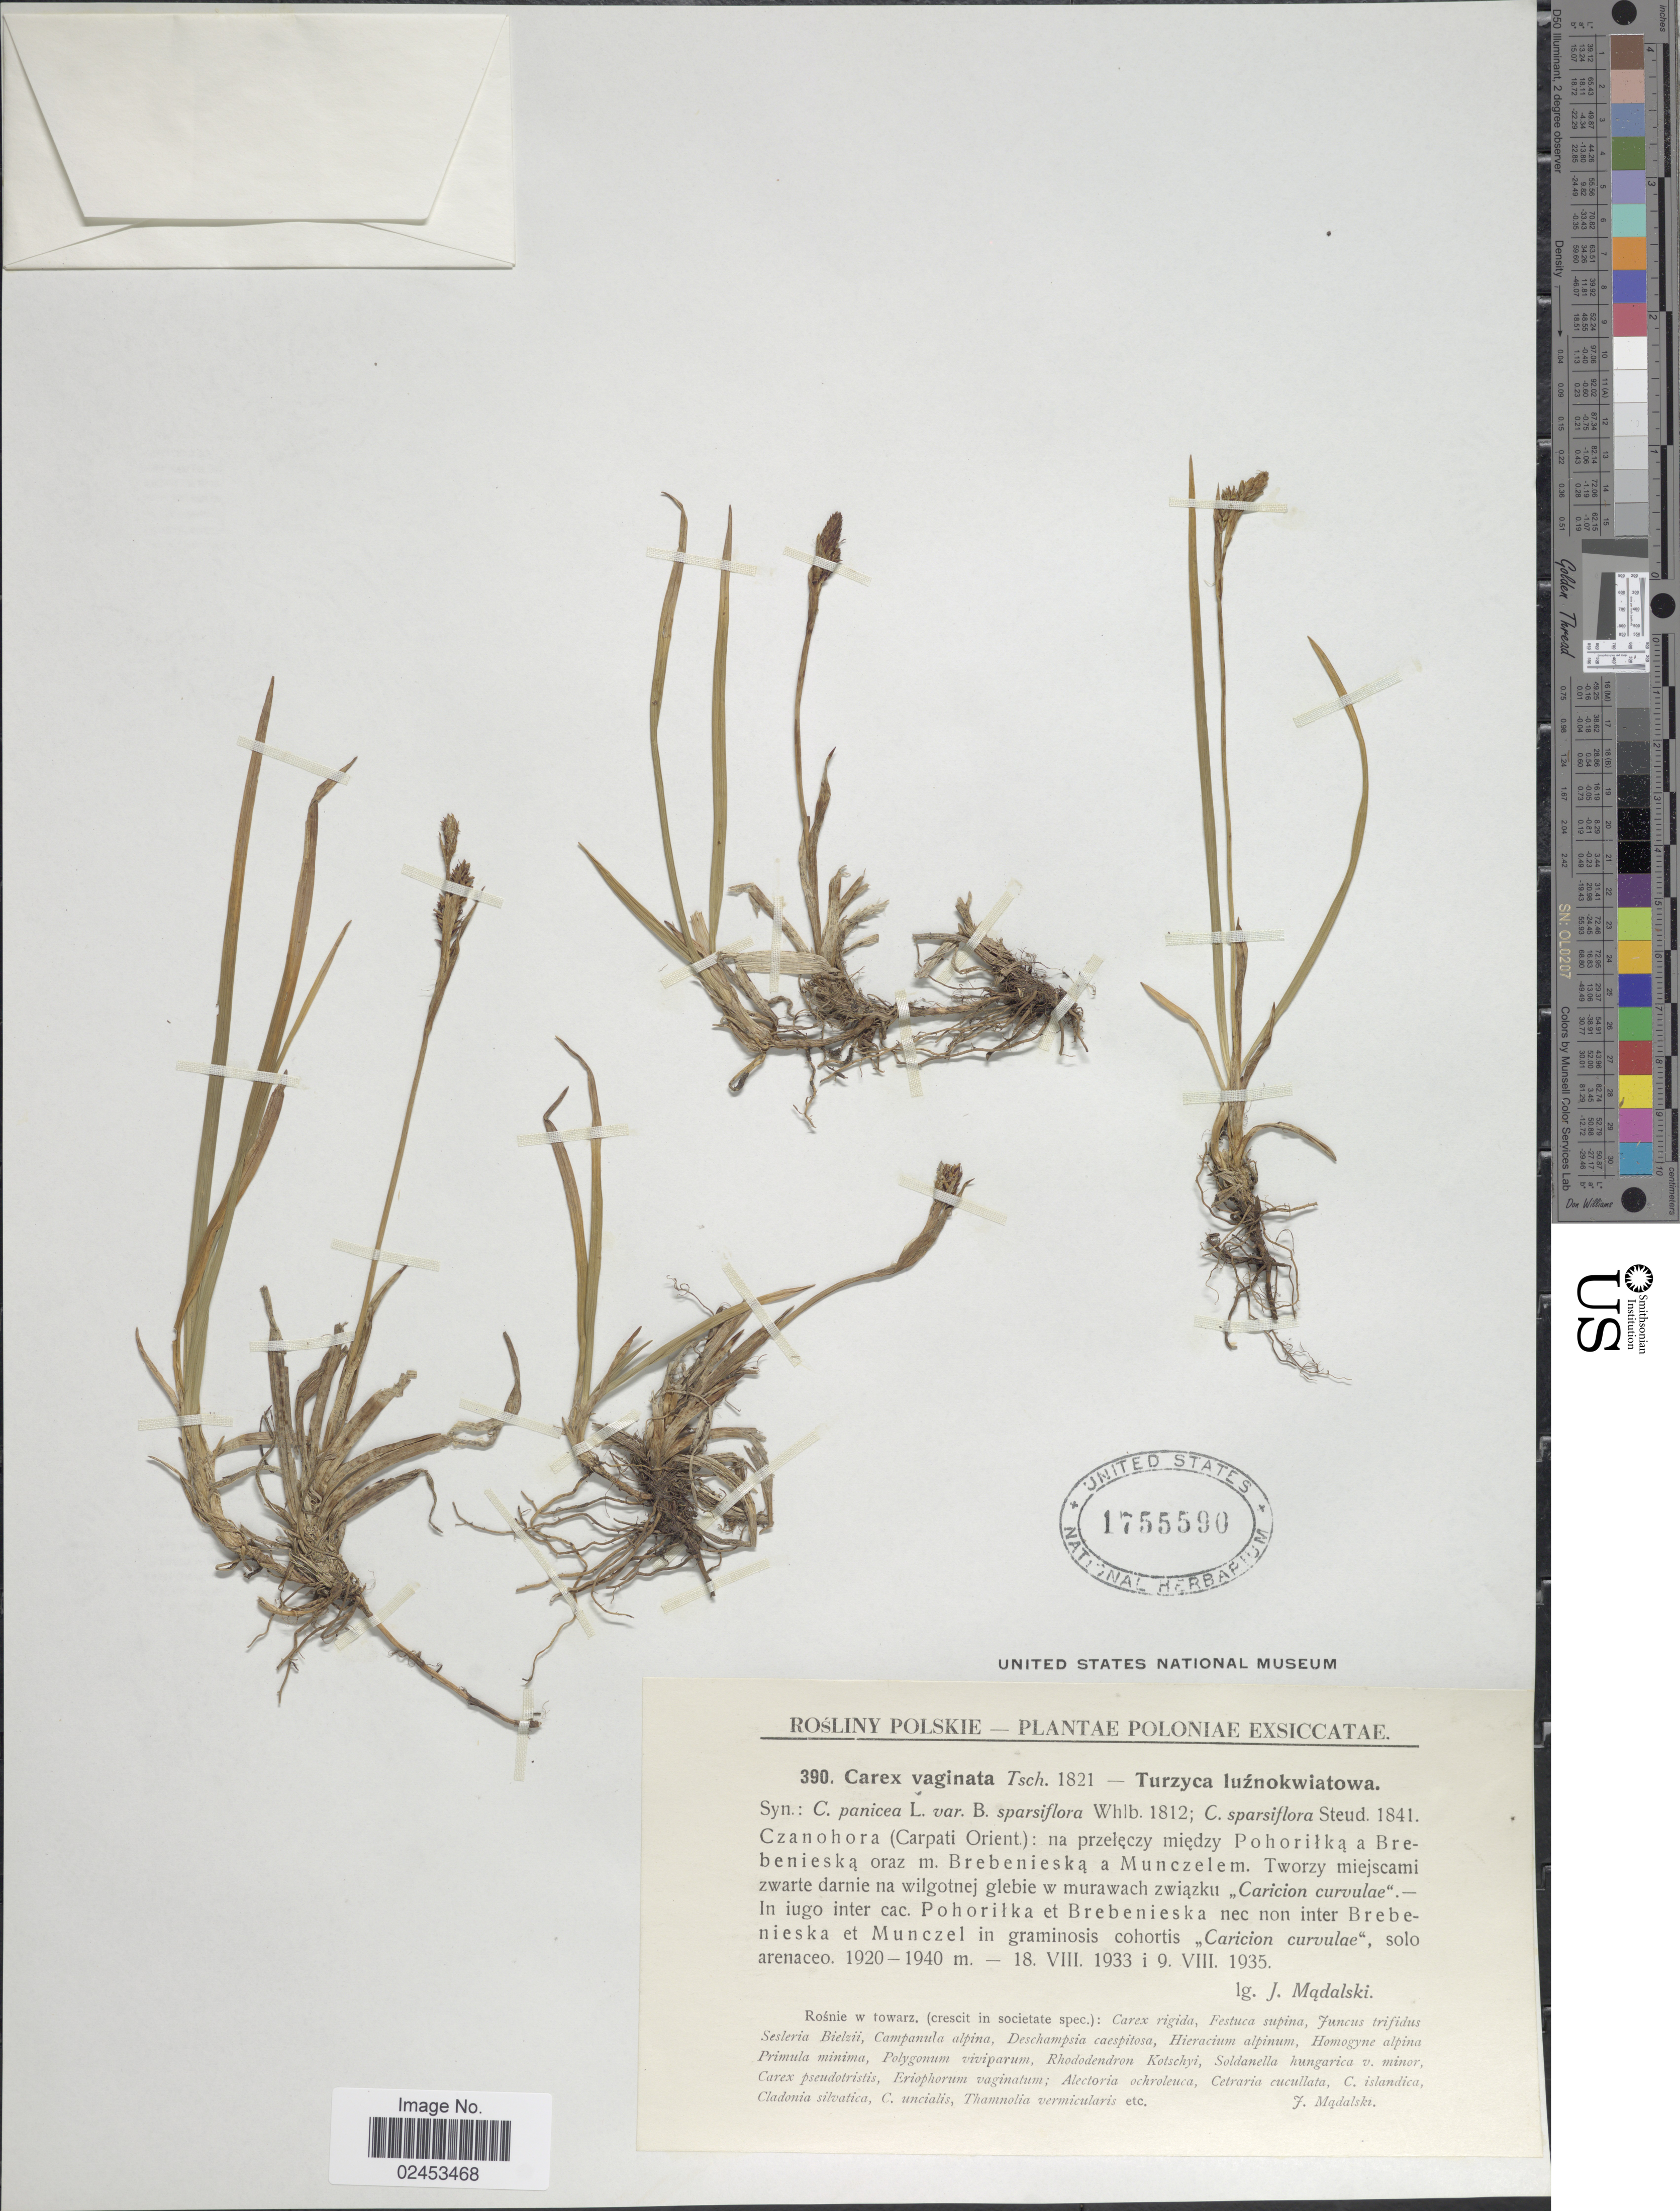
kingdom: Plantae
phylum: Tracheophyta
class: Liliopsida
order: Poales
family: Cyperaceae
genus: Carex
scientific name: Carex vaginata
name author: Tausch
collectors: J. Mqdalski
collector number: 390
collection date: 1933-08-18/1935-08-09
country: Poland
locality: Poloniae, Czanohora (Carpati Orient): na przeleczy miedzy Pohorilka a Brebenieska oraz m. Brebenieska a Munczelem. In jugo inter cac. Pohorilka et Brebenieska nec non inter Brebenieska et MMunczel in graminosis cohortis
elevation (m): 1920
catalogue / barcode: US 1755590